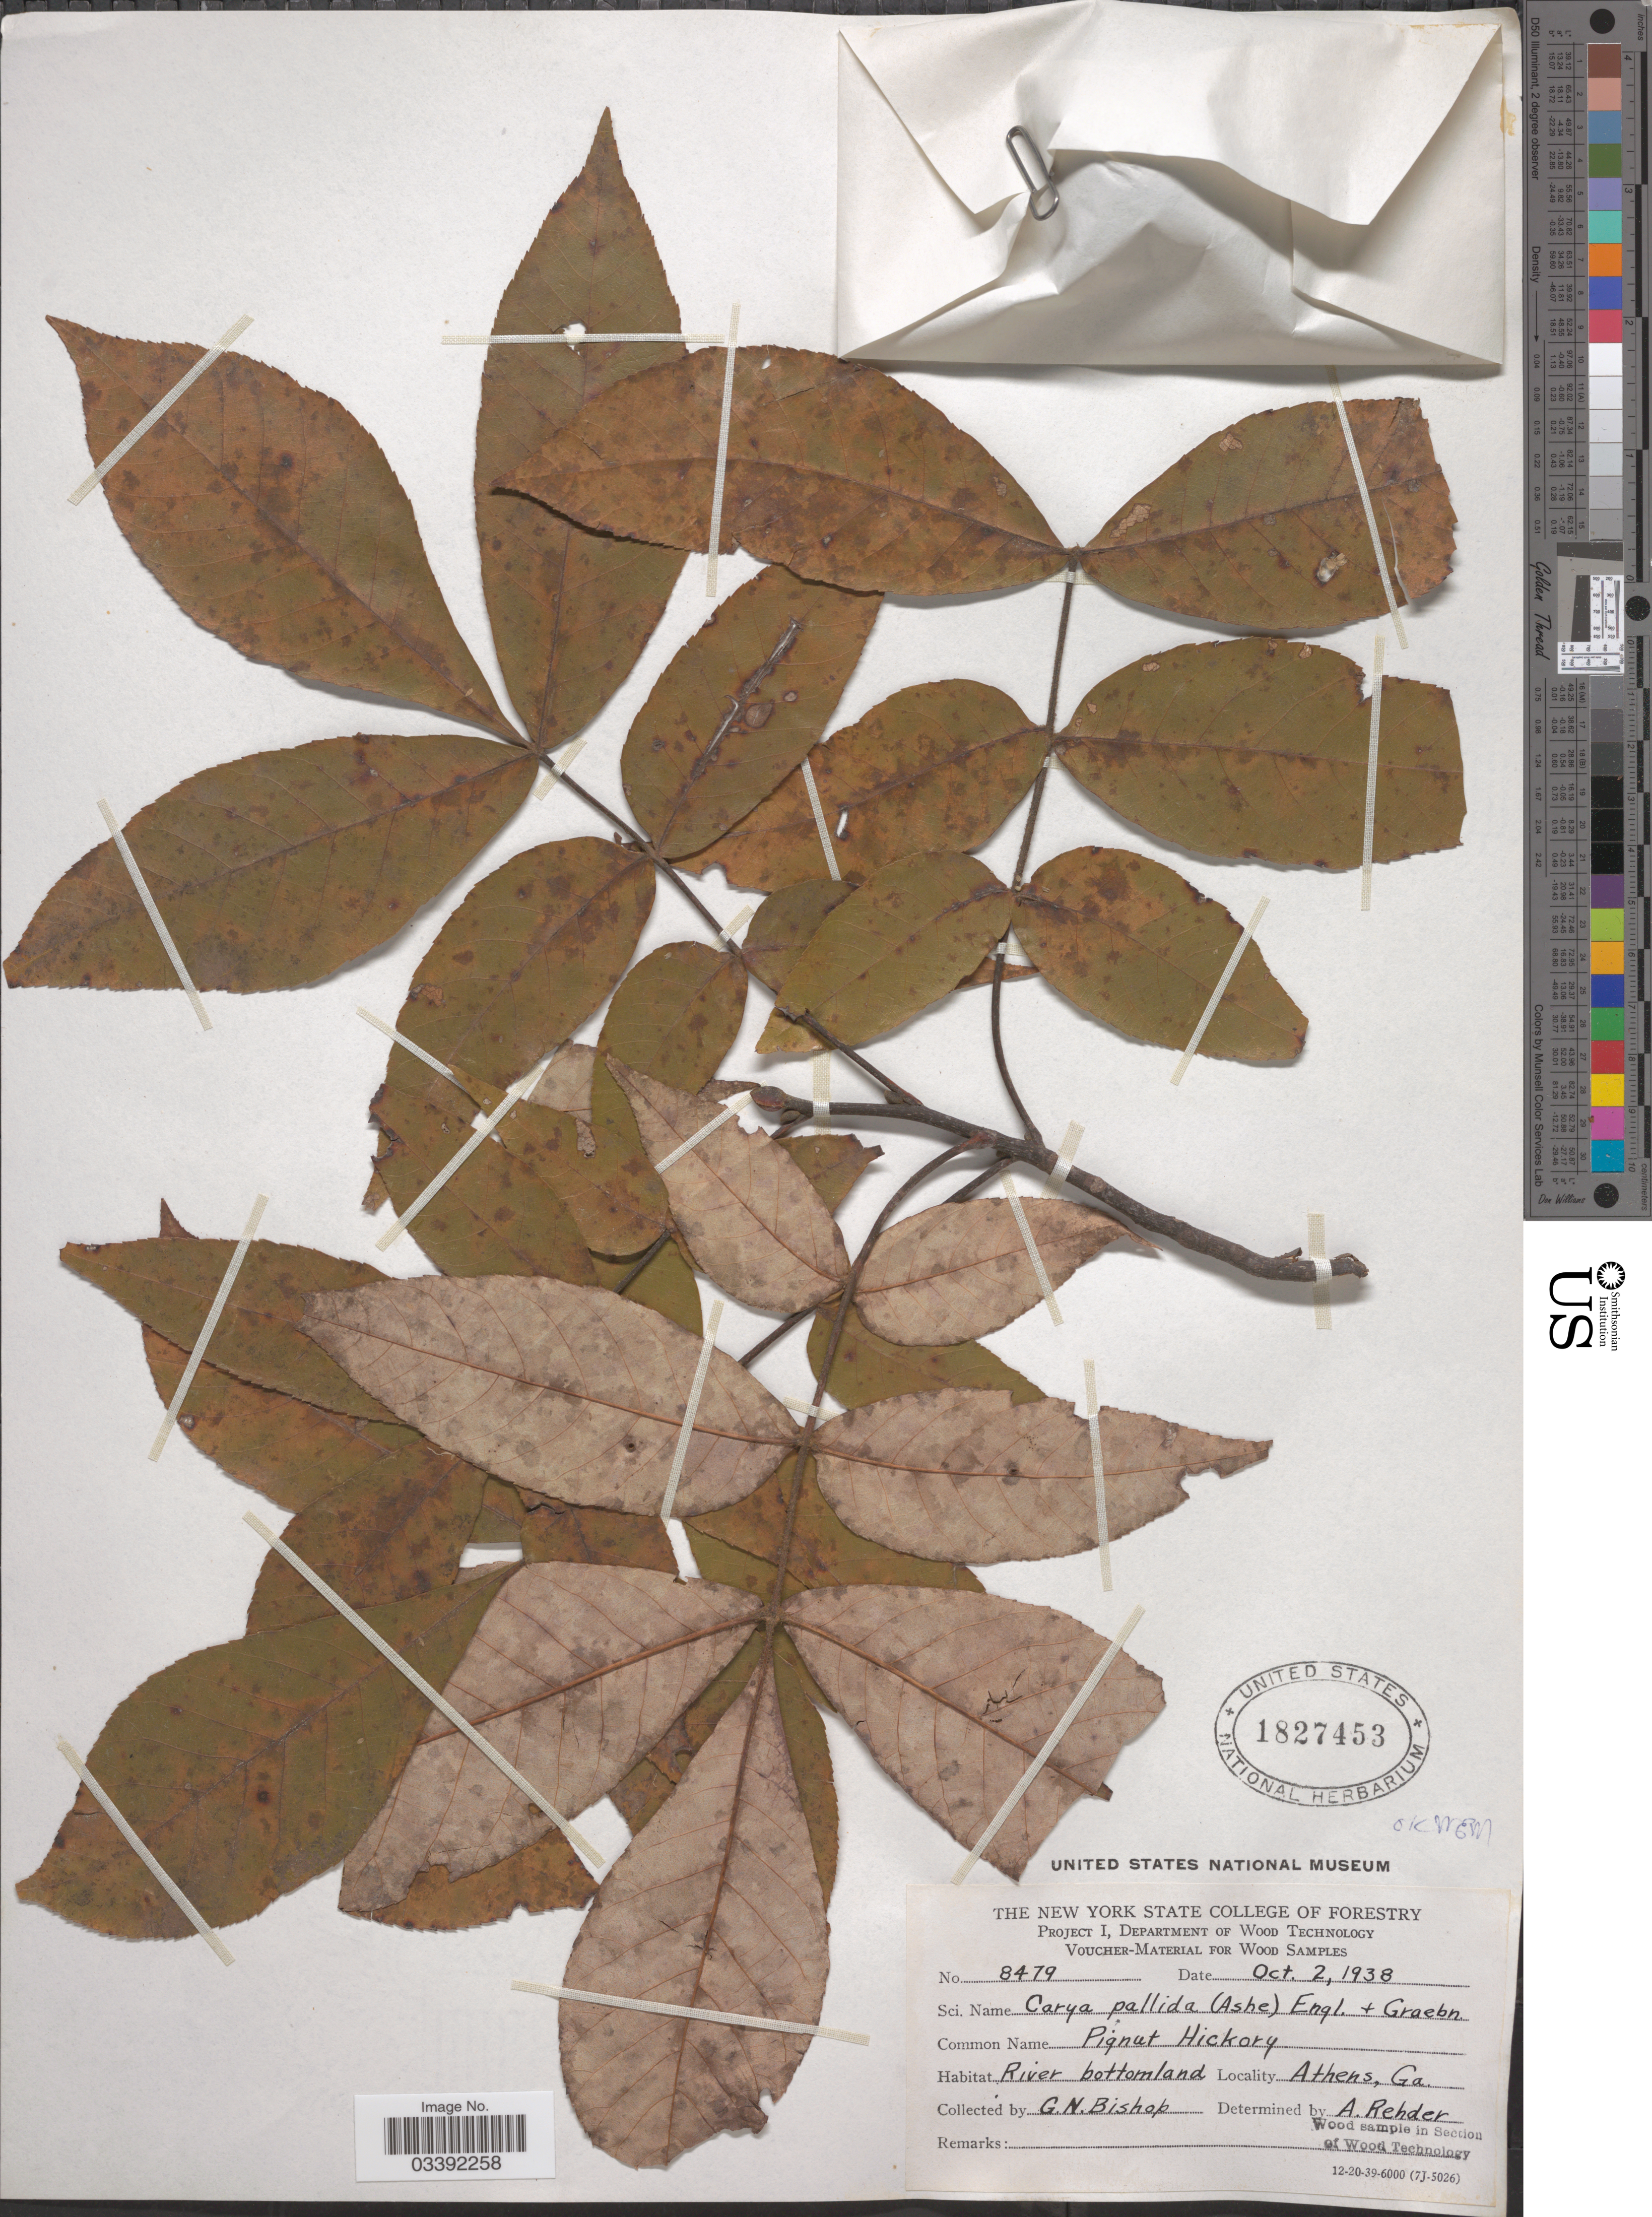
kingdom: Plantae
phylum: Tracheophyta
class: Magnoliopsida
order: Fagales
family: Juglandaceae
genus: Carya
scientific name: Carya pallida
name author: (Ashe) Engl. & Graebner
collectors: G. N. Bishop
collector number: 8479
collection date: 1938-10-02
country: United States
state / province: Georgia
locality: Athens.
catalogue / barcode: US 1827453